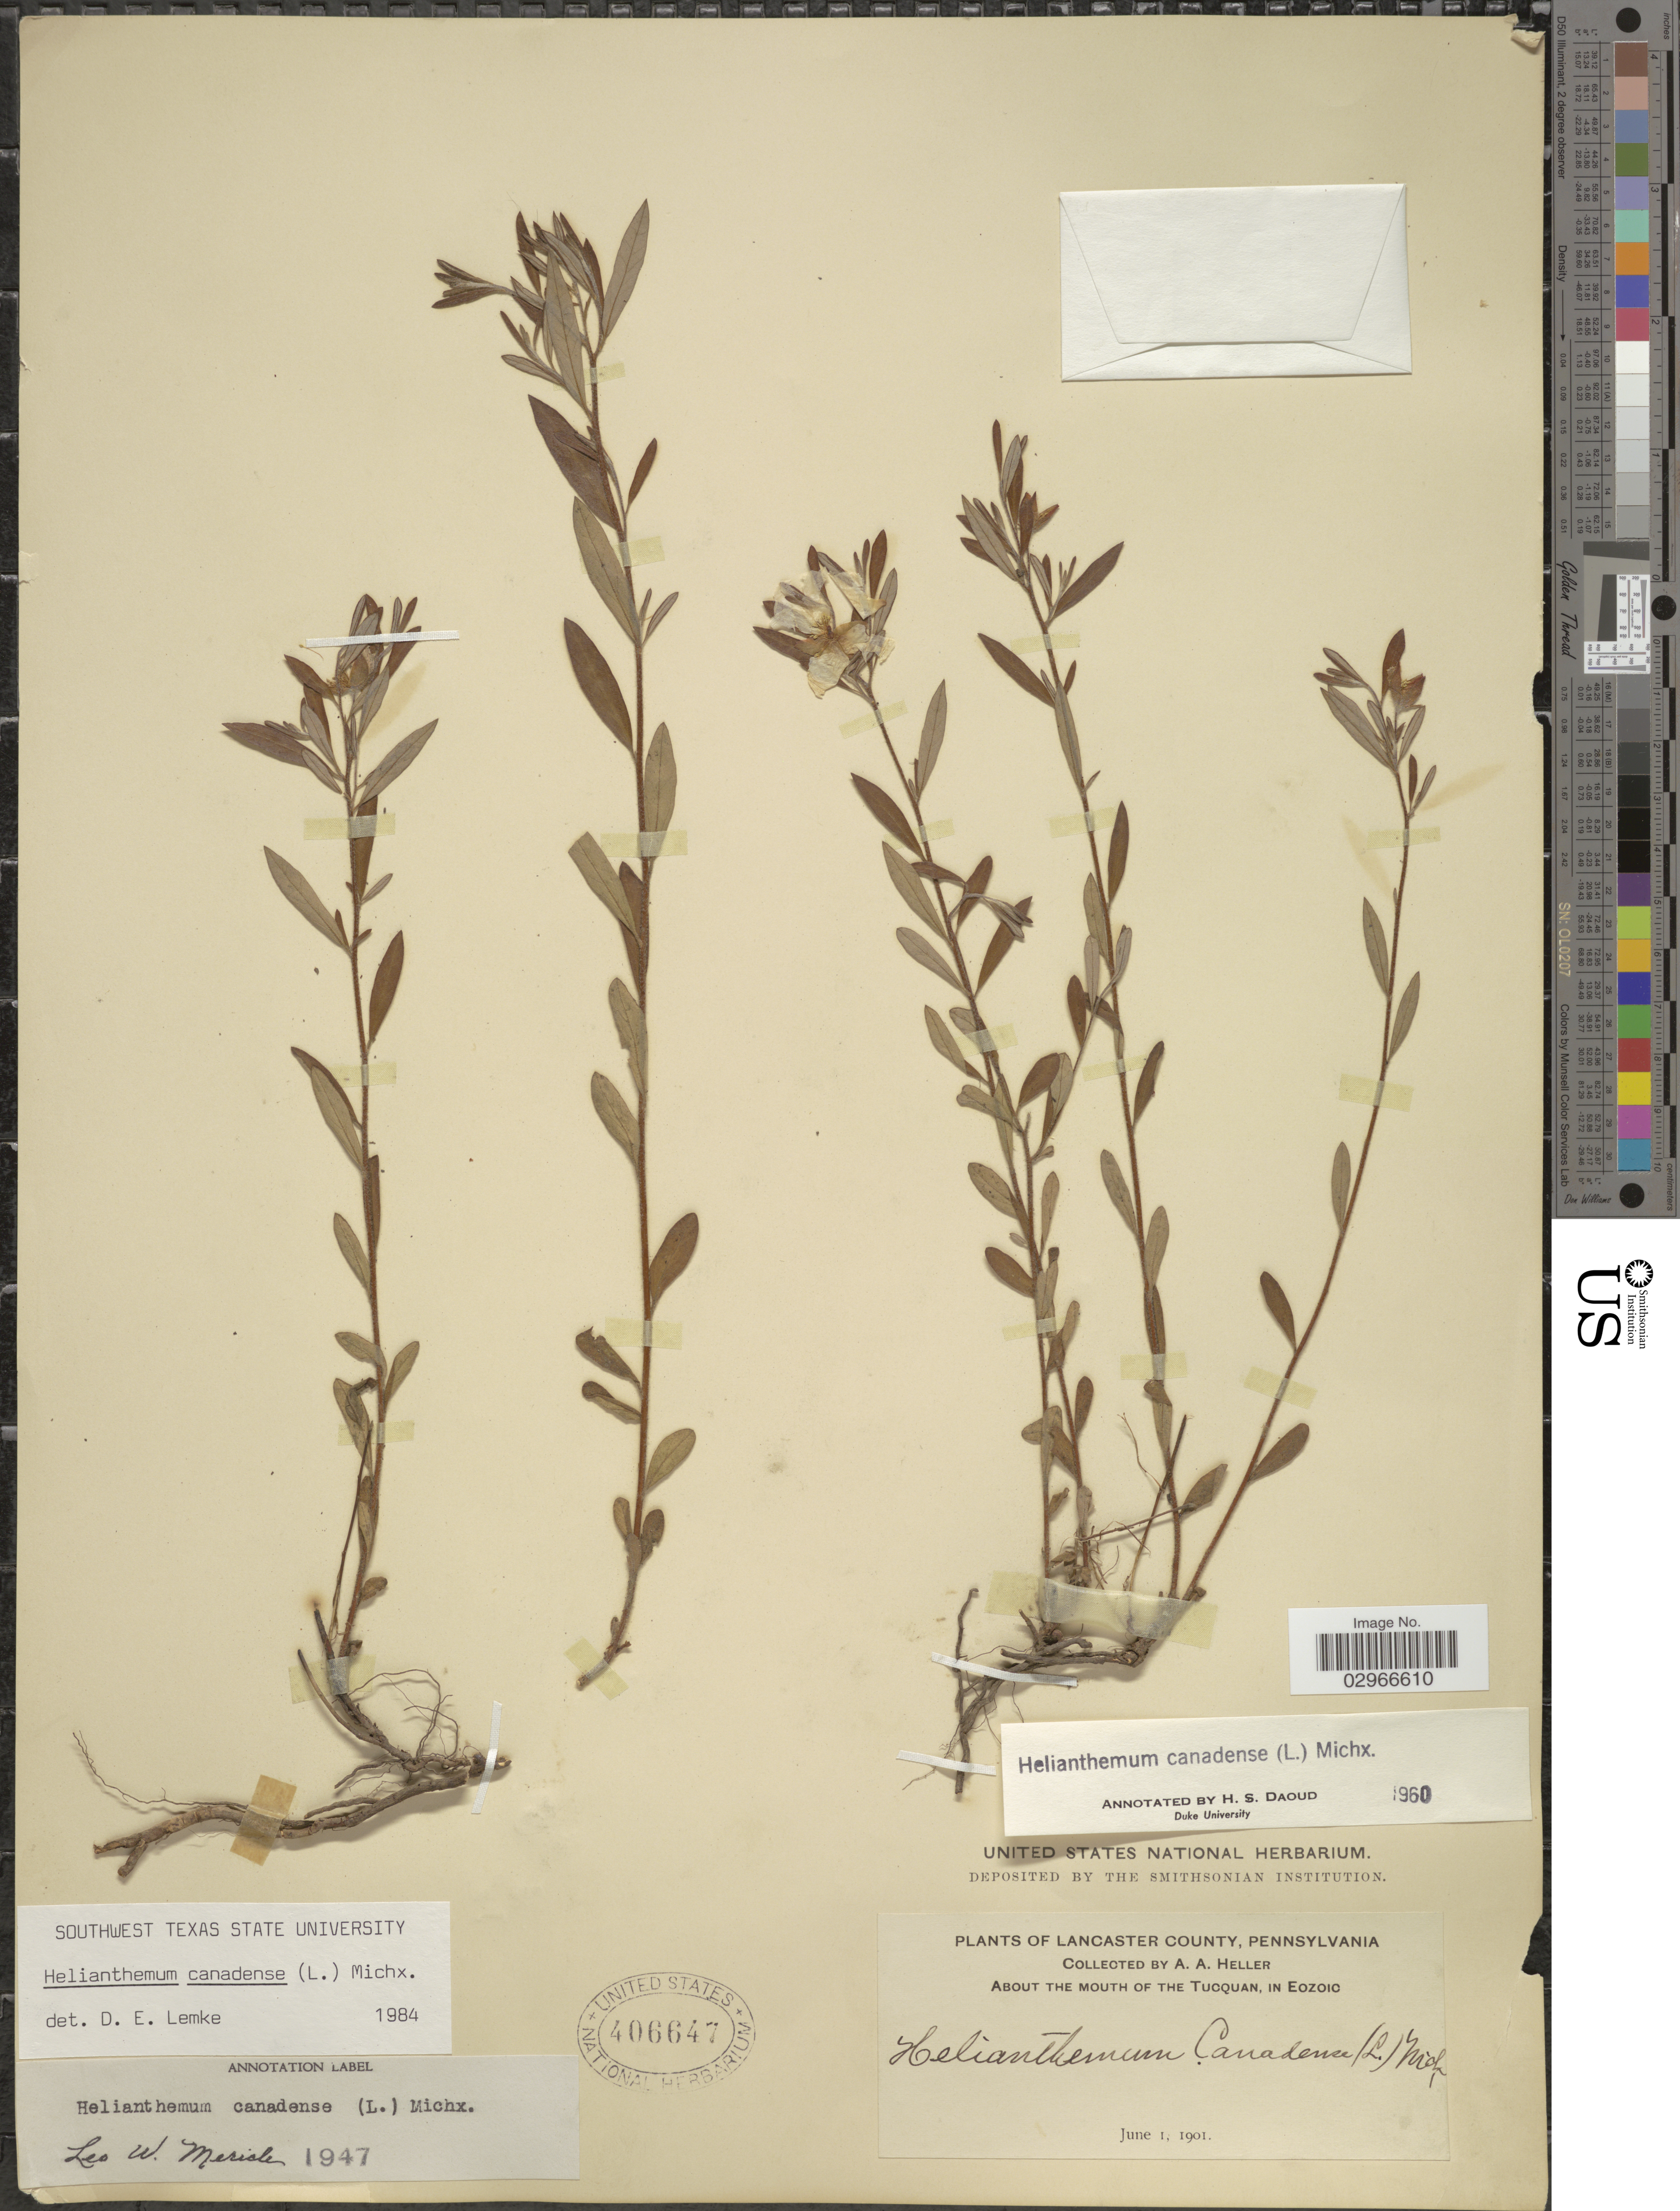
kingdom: Plantae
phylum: Tracheophyta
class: Magnoliopsida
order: Malvales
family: Cistaceae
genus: Helianthemum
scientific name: Helianthemum canadense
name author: (L.) Michx.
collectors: A. A. Heller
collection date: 1901-06-01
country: United States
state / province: Pennsylvania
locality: Lancaster County, About the mouth of Tucquan, in Eozoic.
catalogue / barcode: US 406647